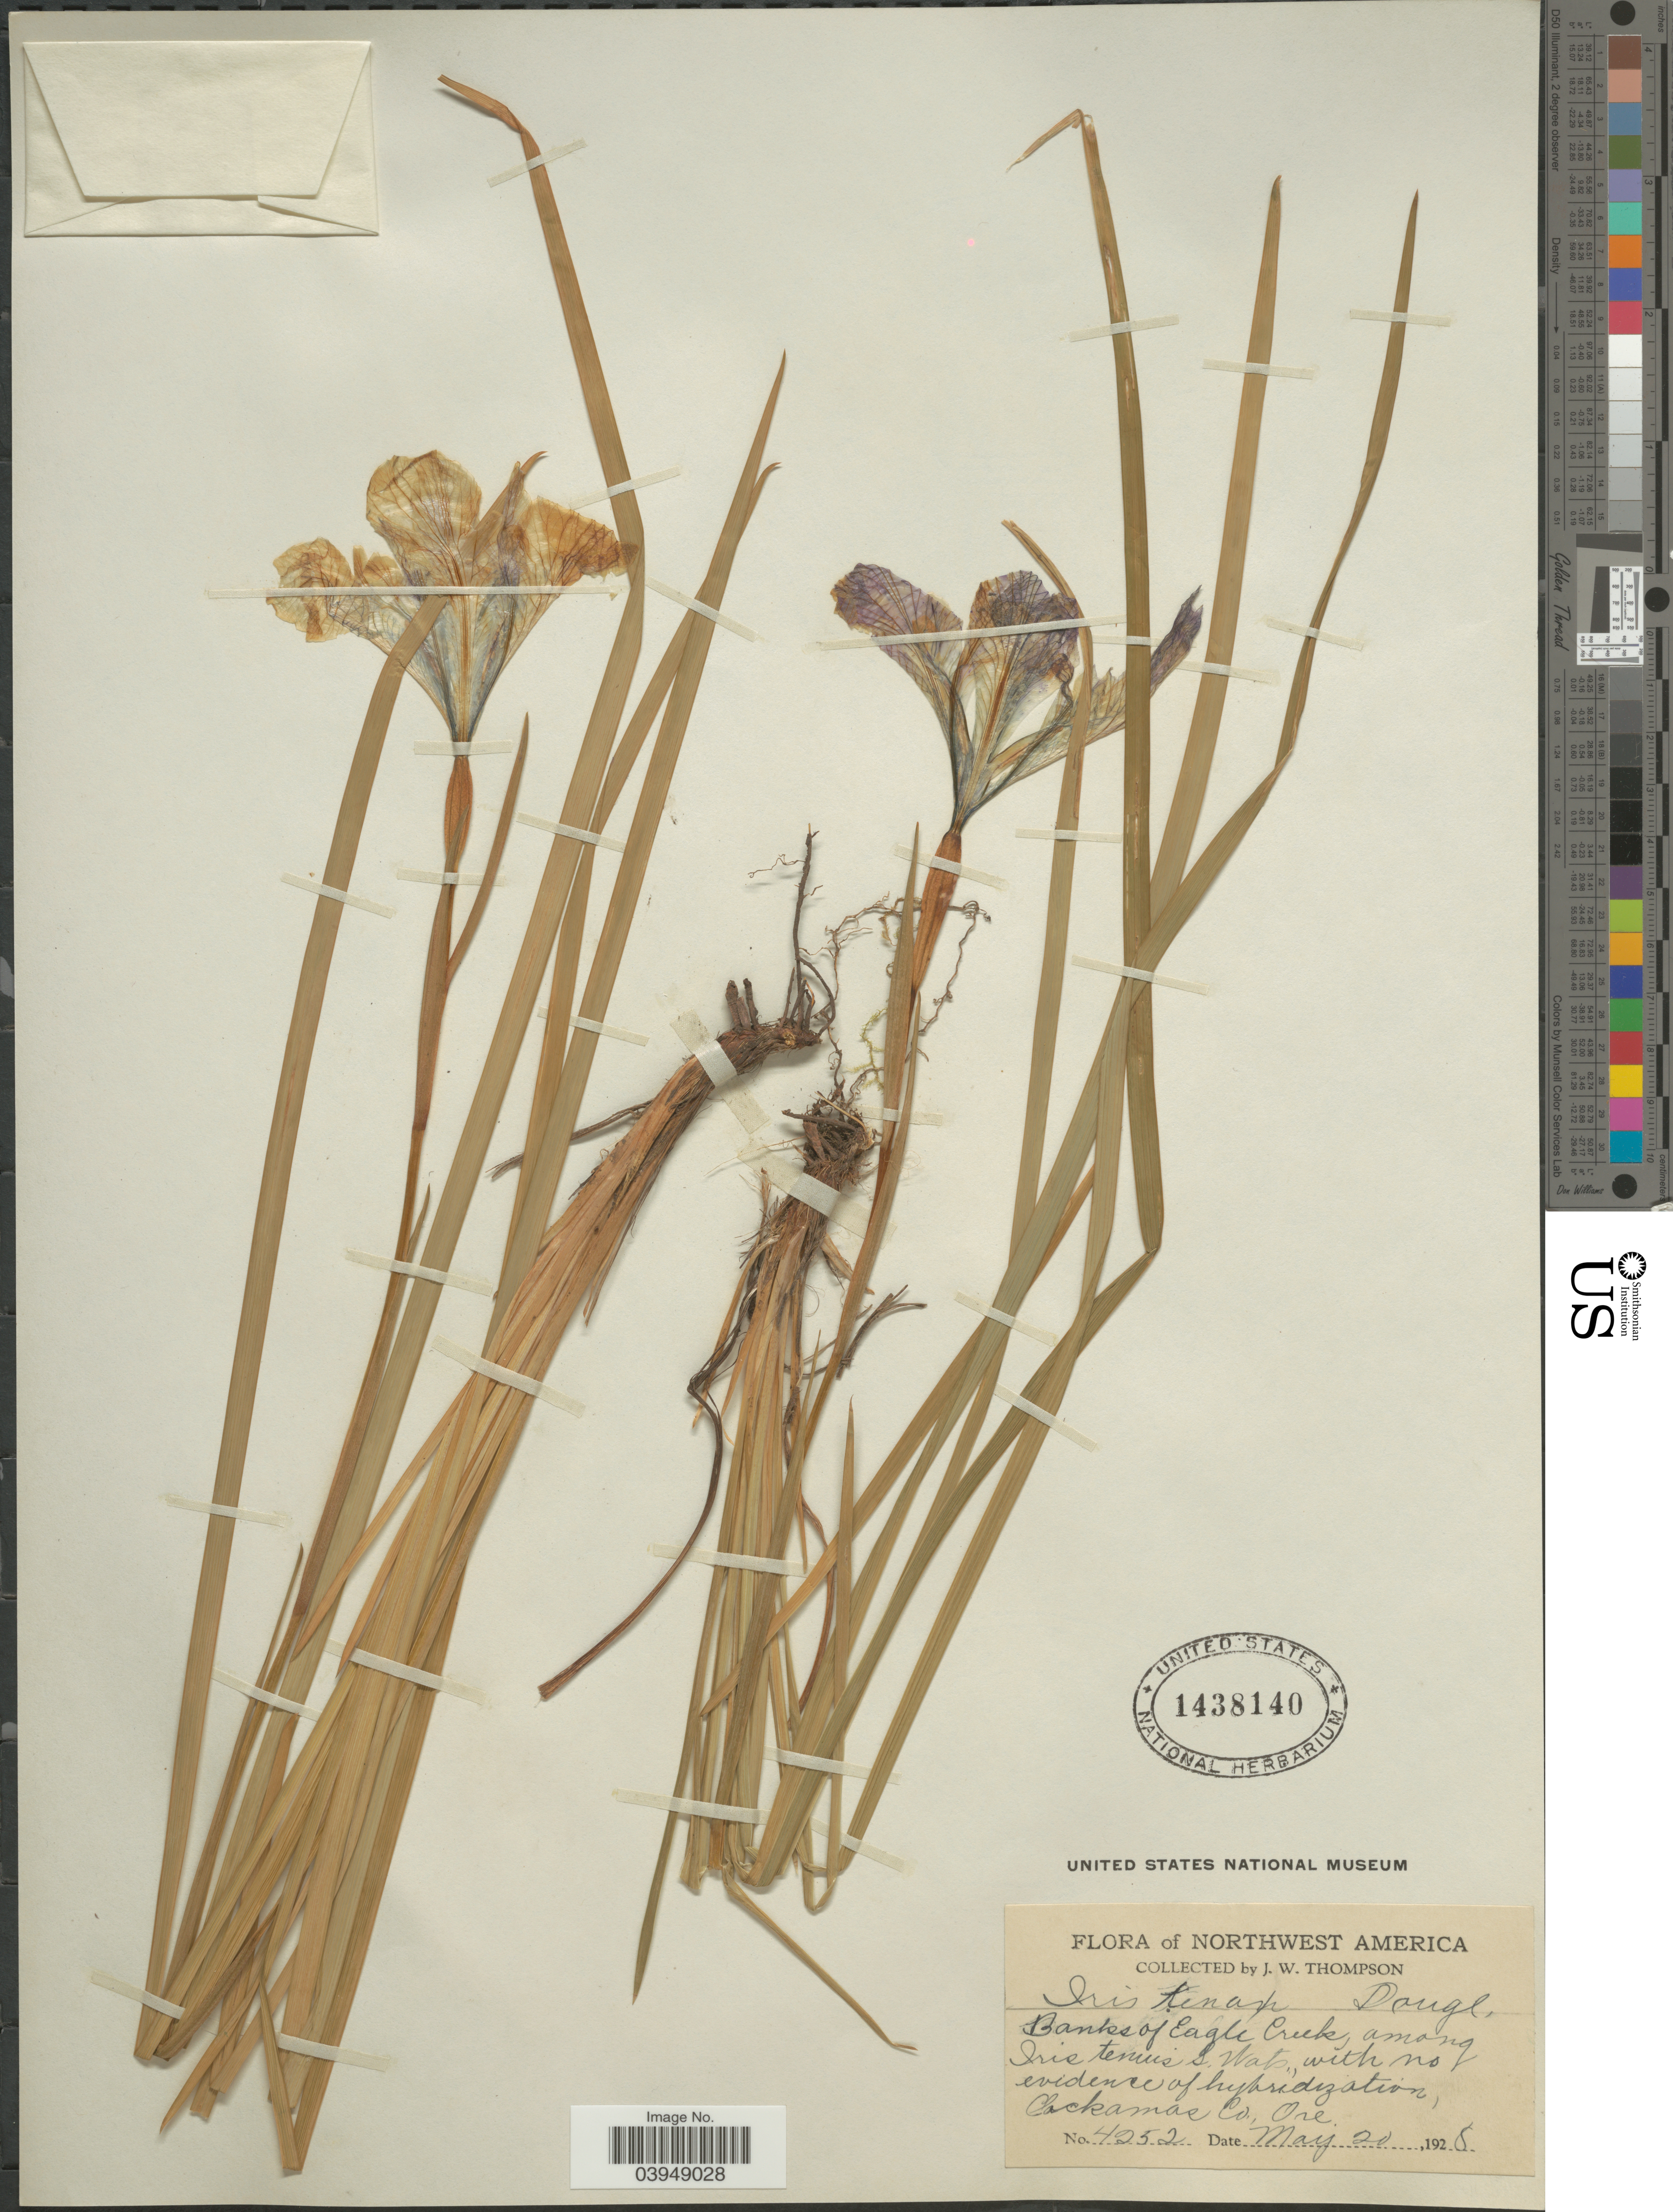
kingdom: Plantae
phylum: Tracheophyta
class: Liliopsida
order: Asparagales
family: Iridaceae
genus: Iris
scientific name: Iris tenax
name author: Douglas ex Lindl.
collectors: J. Thompson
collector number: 4252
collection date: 1928-05-20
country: United States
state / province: Oregon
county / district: Clackamas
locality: Banks of Eagle Creek. Clackamas Co.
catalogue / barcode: US 1438140